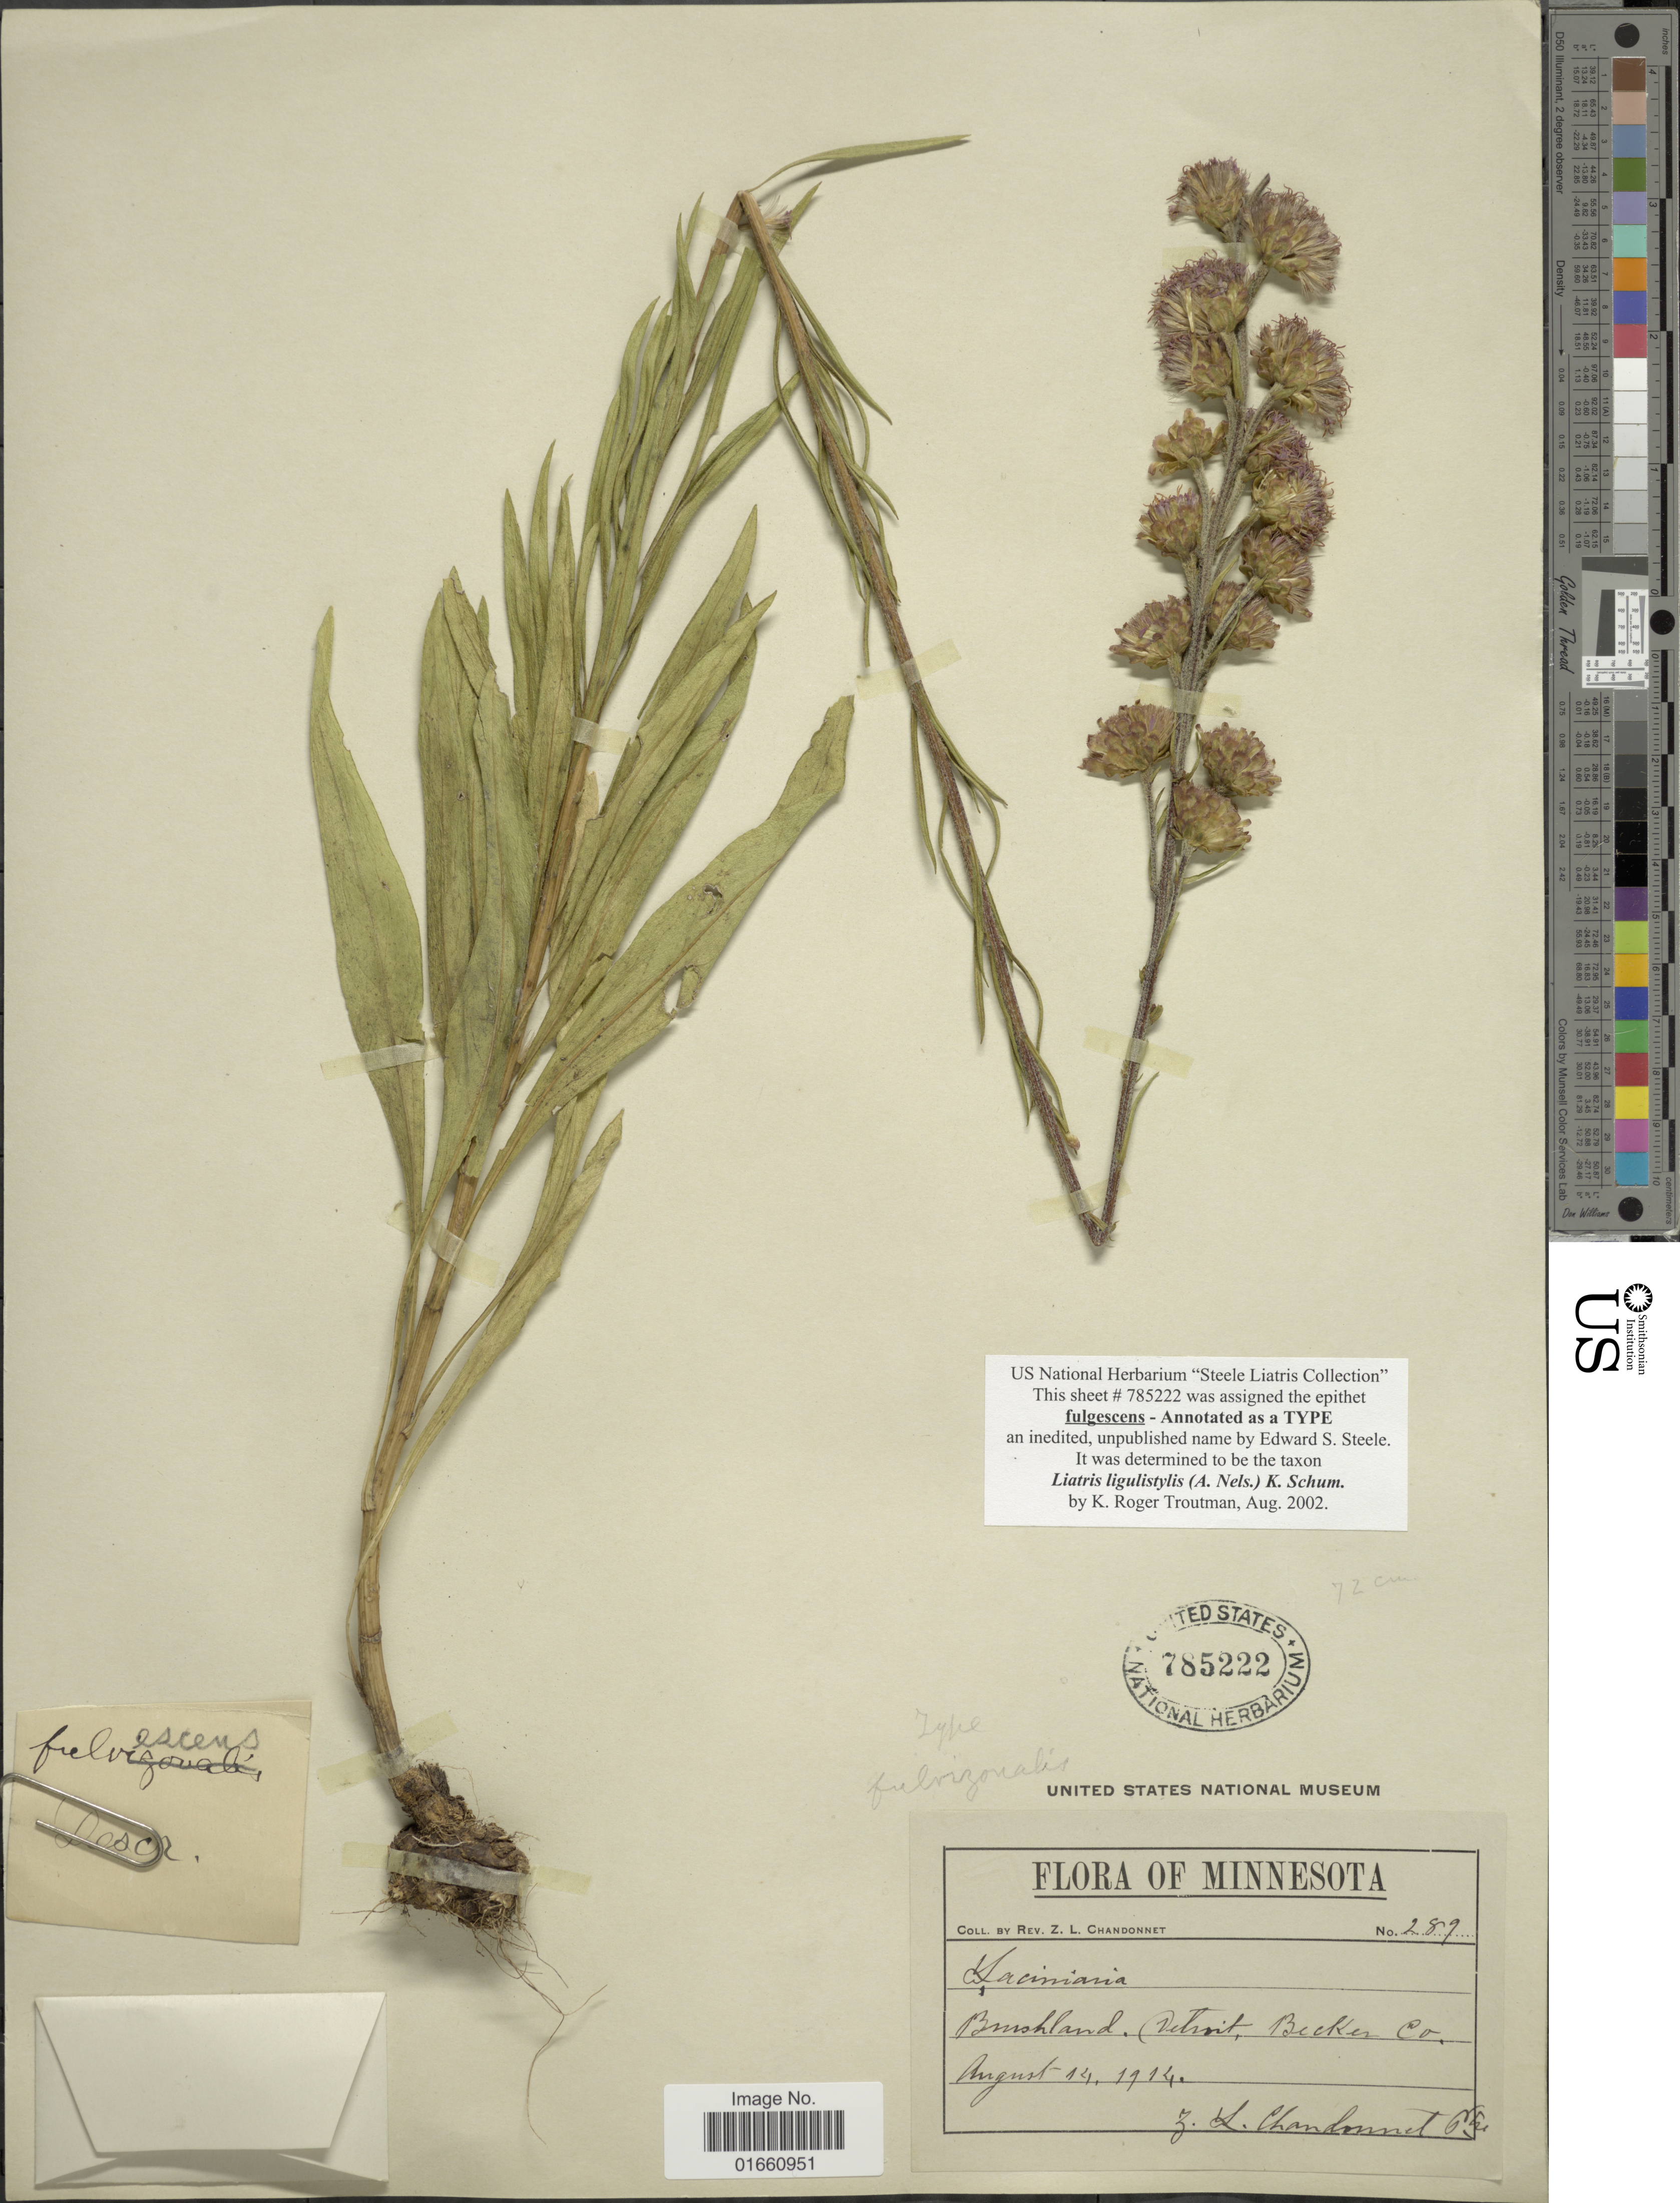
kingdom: Plantae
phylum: Tracheophyta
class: Magnoliopsida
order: Asterales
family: Asteraceae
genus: Liatris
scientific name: Liatris ligulistylis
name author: (A. Nelson) K. Schum.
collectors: Z. Chandonnet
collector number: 289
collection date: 1914-08-14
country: United States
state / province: Minnesota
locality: Brushland. Detroit, Becker Co.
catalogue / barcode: US 785222